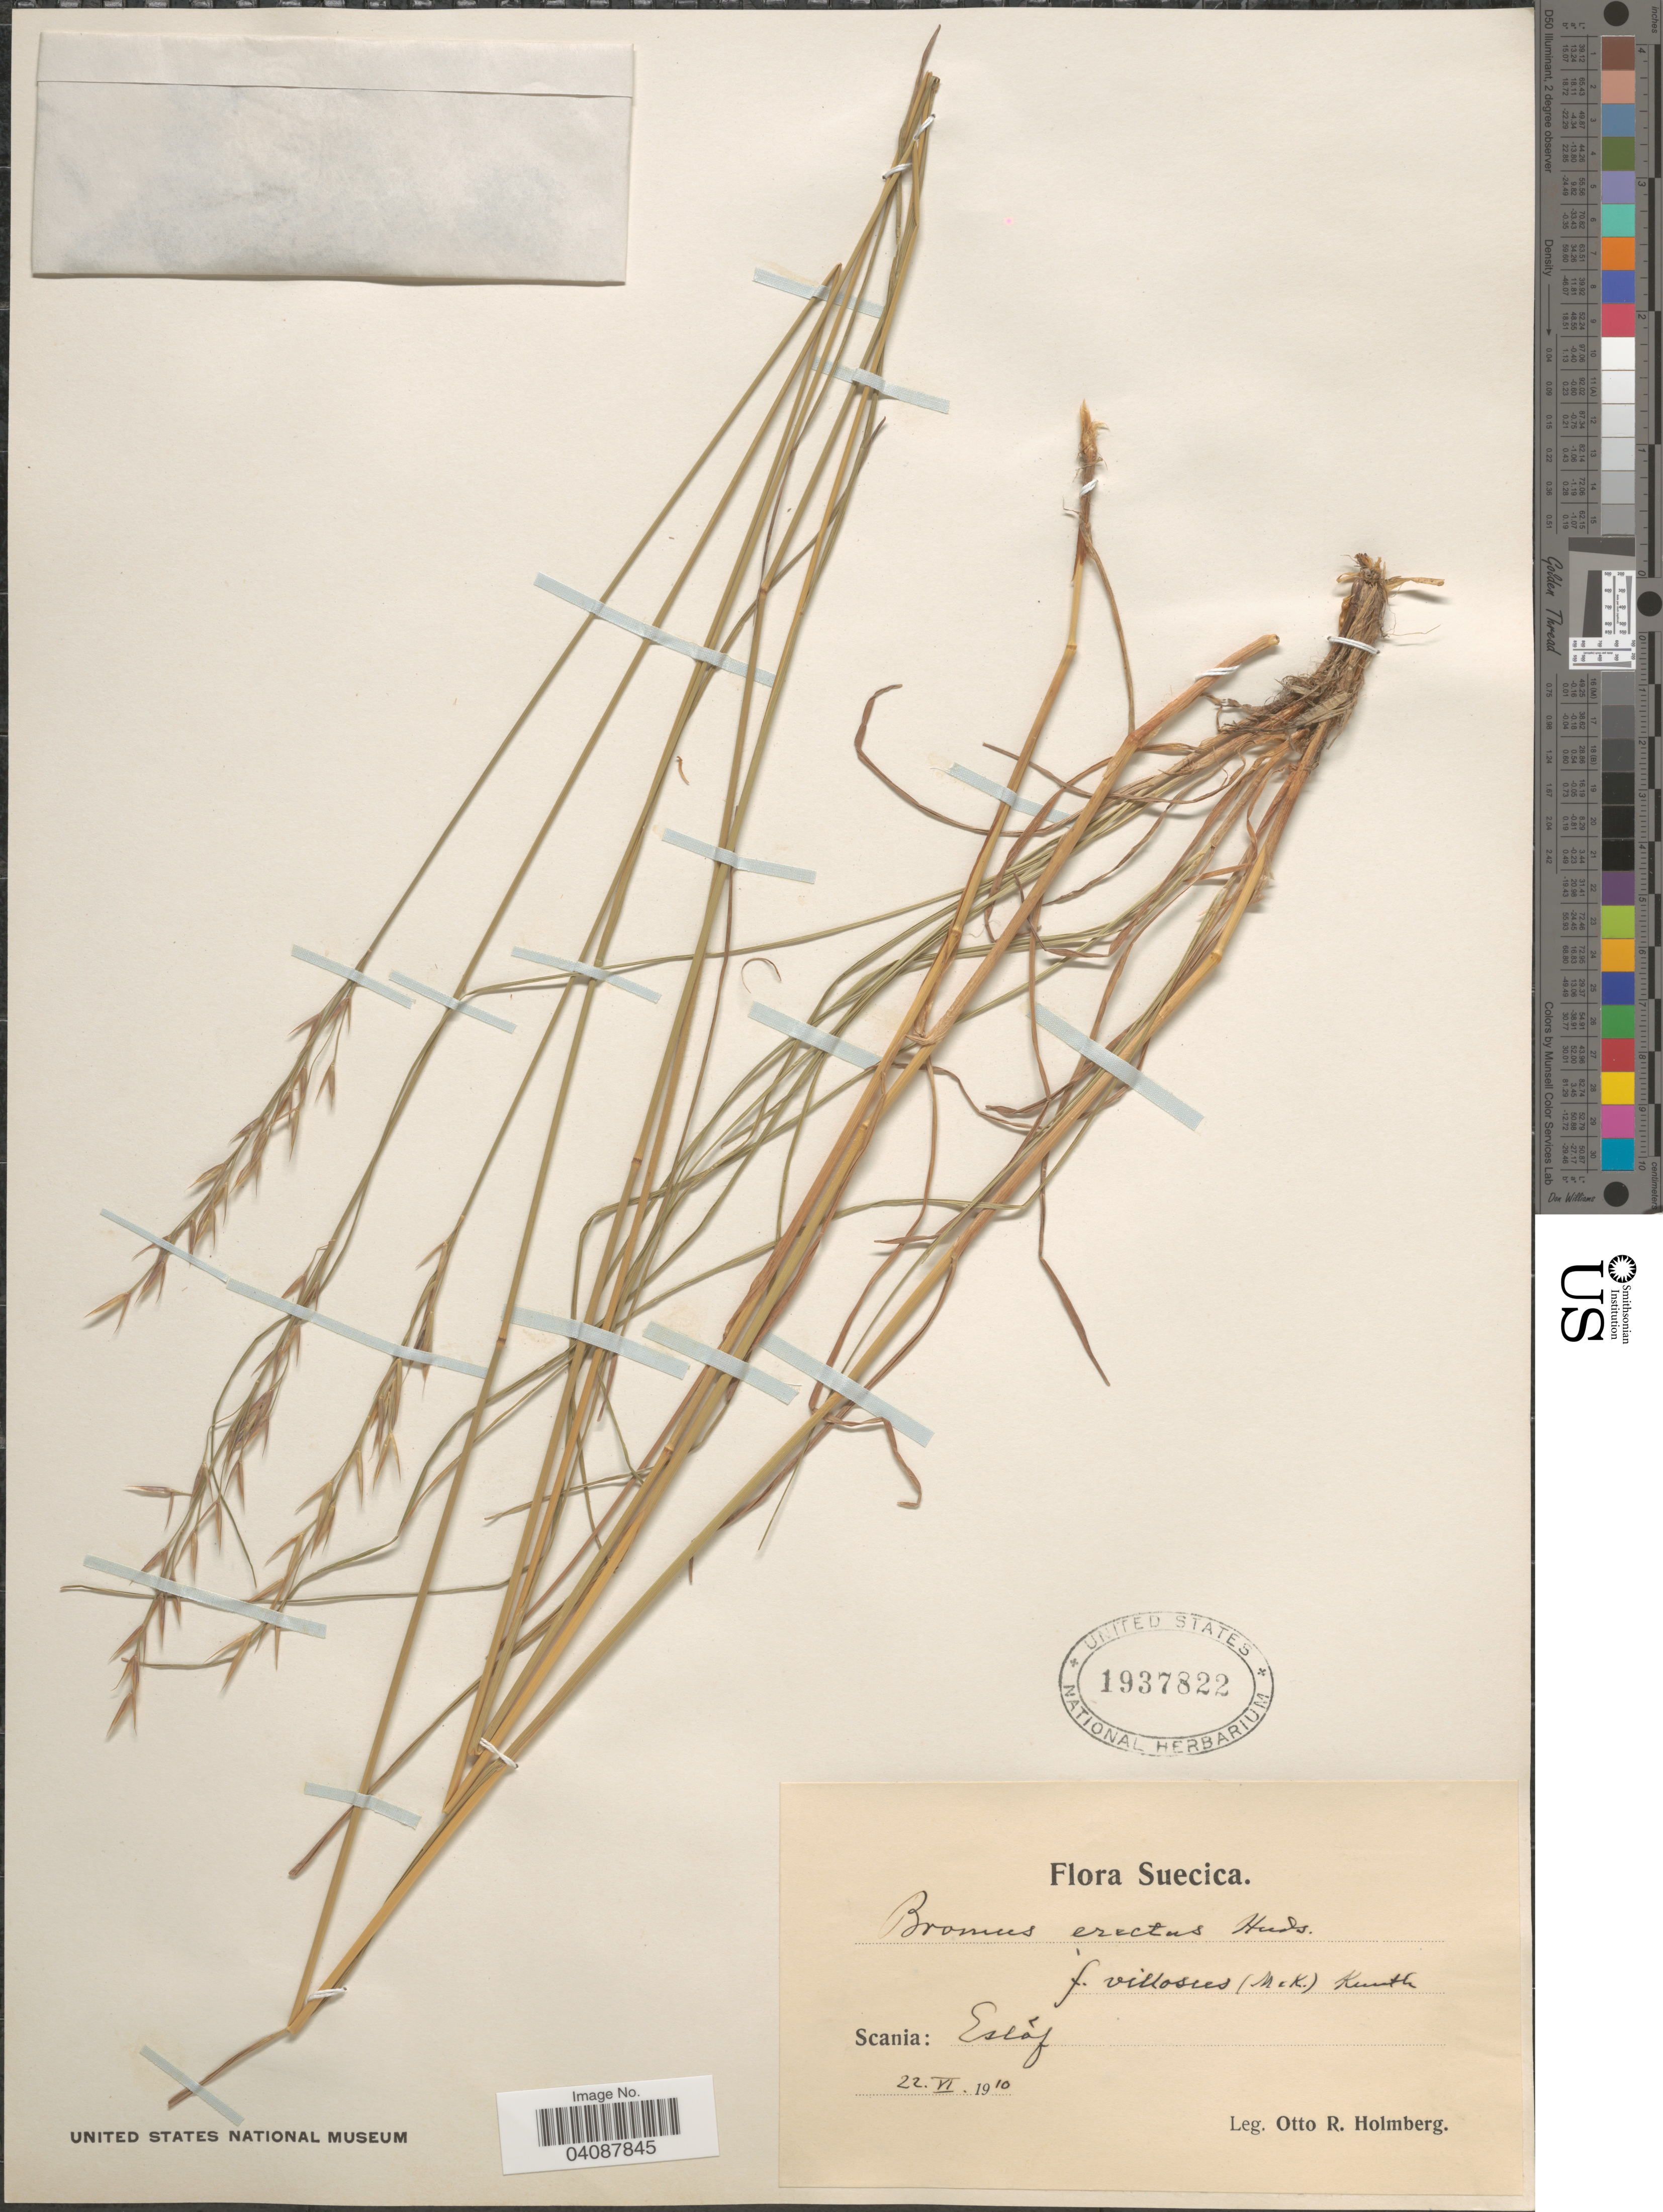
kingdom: Plantae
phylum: Tracheophyta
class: Liliopsida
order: Poales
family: Poaceae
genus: Bromus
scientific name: Bromus erectus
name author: Huds.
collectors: O. Holmberg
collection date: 1910-06-22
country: Sweden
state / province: Skåne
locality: Suecica. Scania: Eslöv.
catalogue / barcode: US 1937822